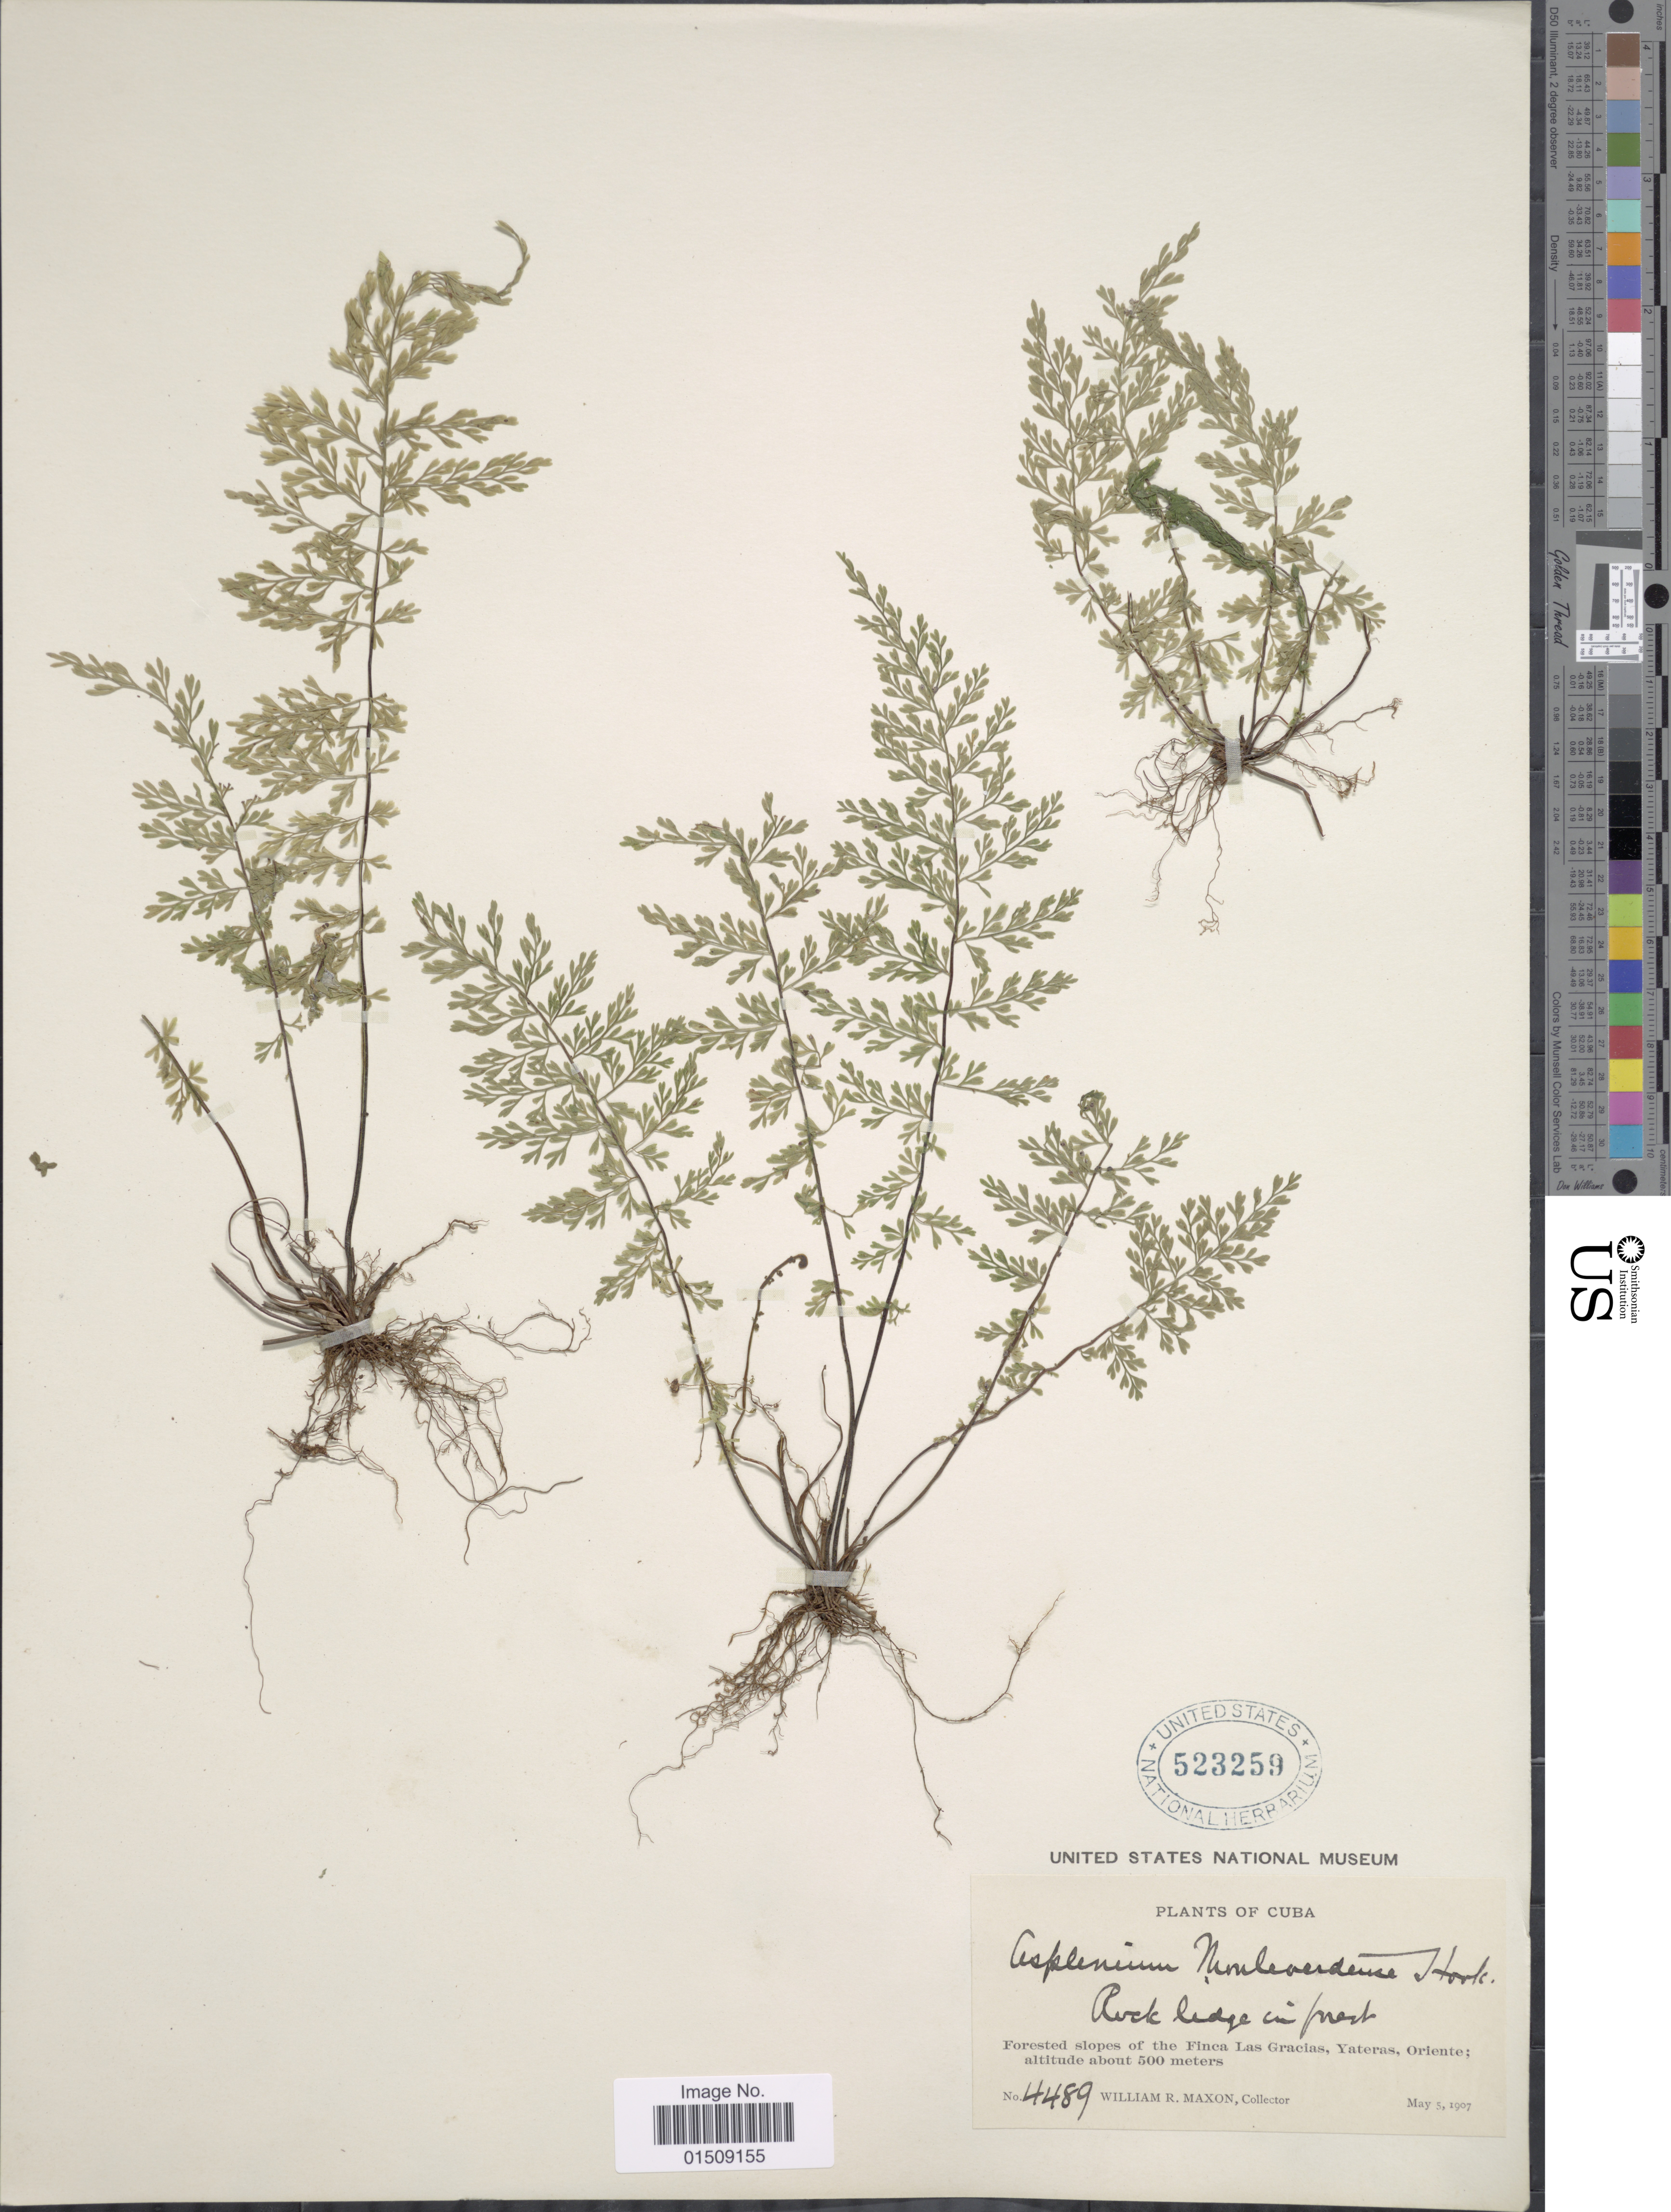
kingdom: Plantae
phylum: Tracheophyta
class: Polypodiopsida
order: Polypodiales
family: Aspleniaceae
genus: Asplenium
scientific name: Asplenium myriophyllum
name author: (Sw.) C. Presl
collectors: W. R. Maxon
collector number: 4489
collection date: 1907-05-05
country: Cuba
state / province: Oriente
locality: Forested slopes of the Finca Las Gracias, Yateras, Oriente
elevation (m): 500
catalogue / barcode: US 523259